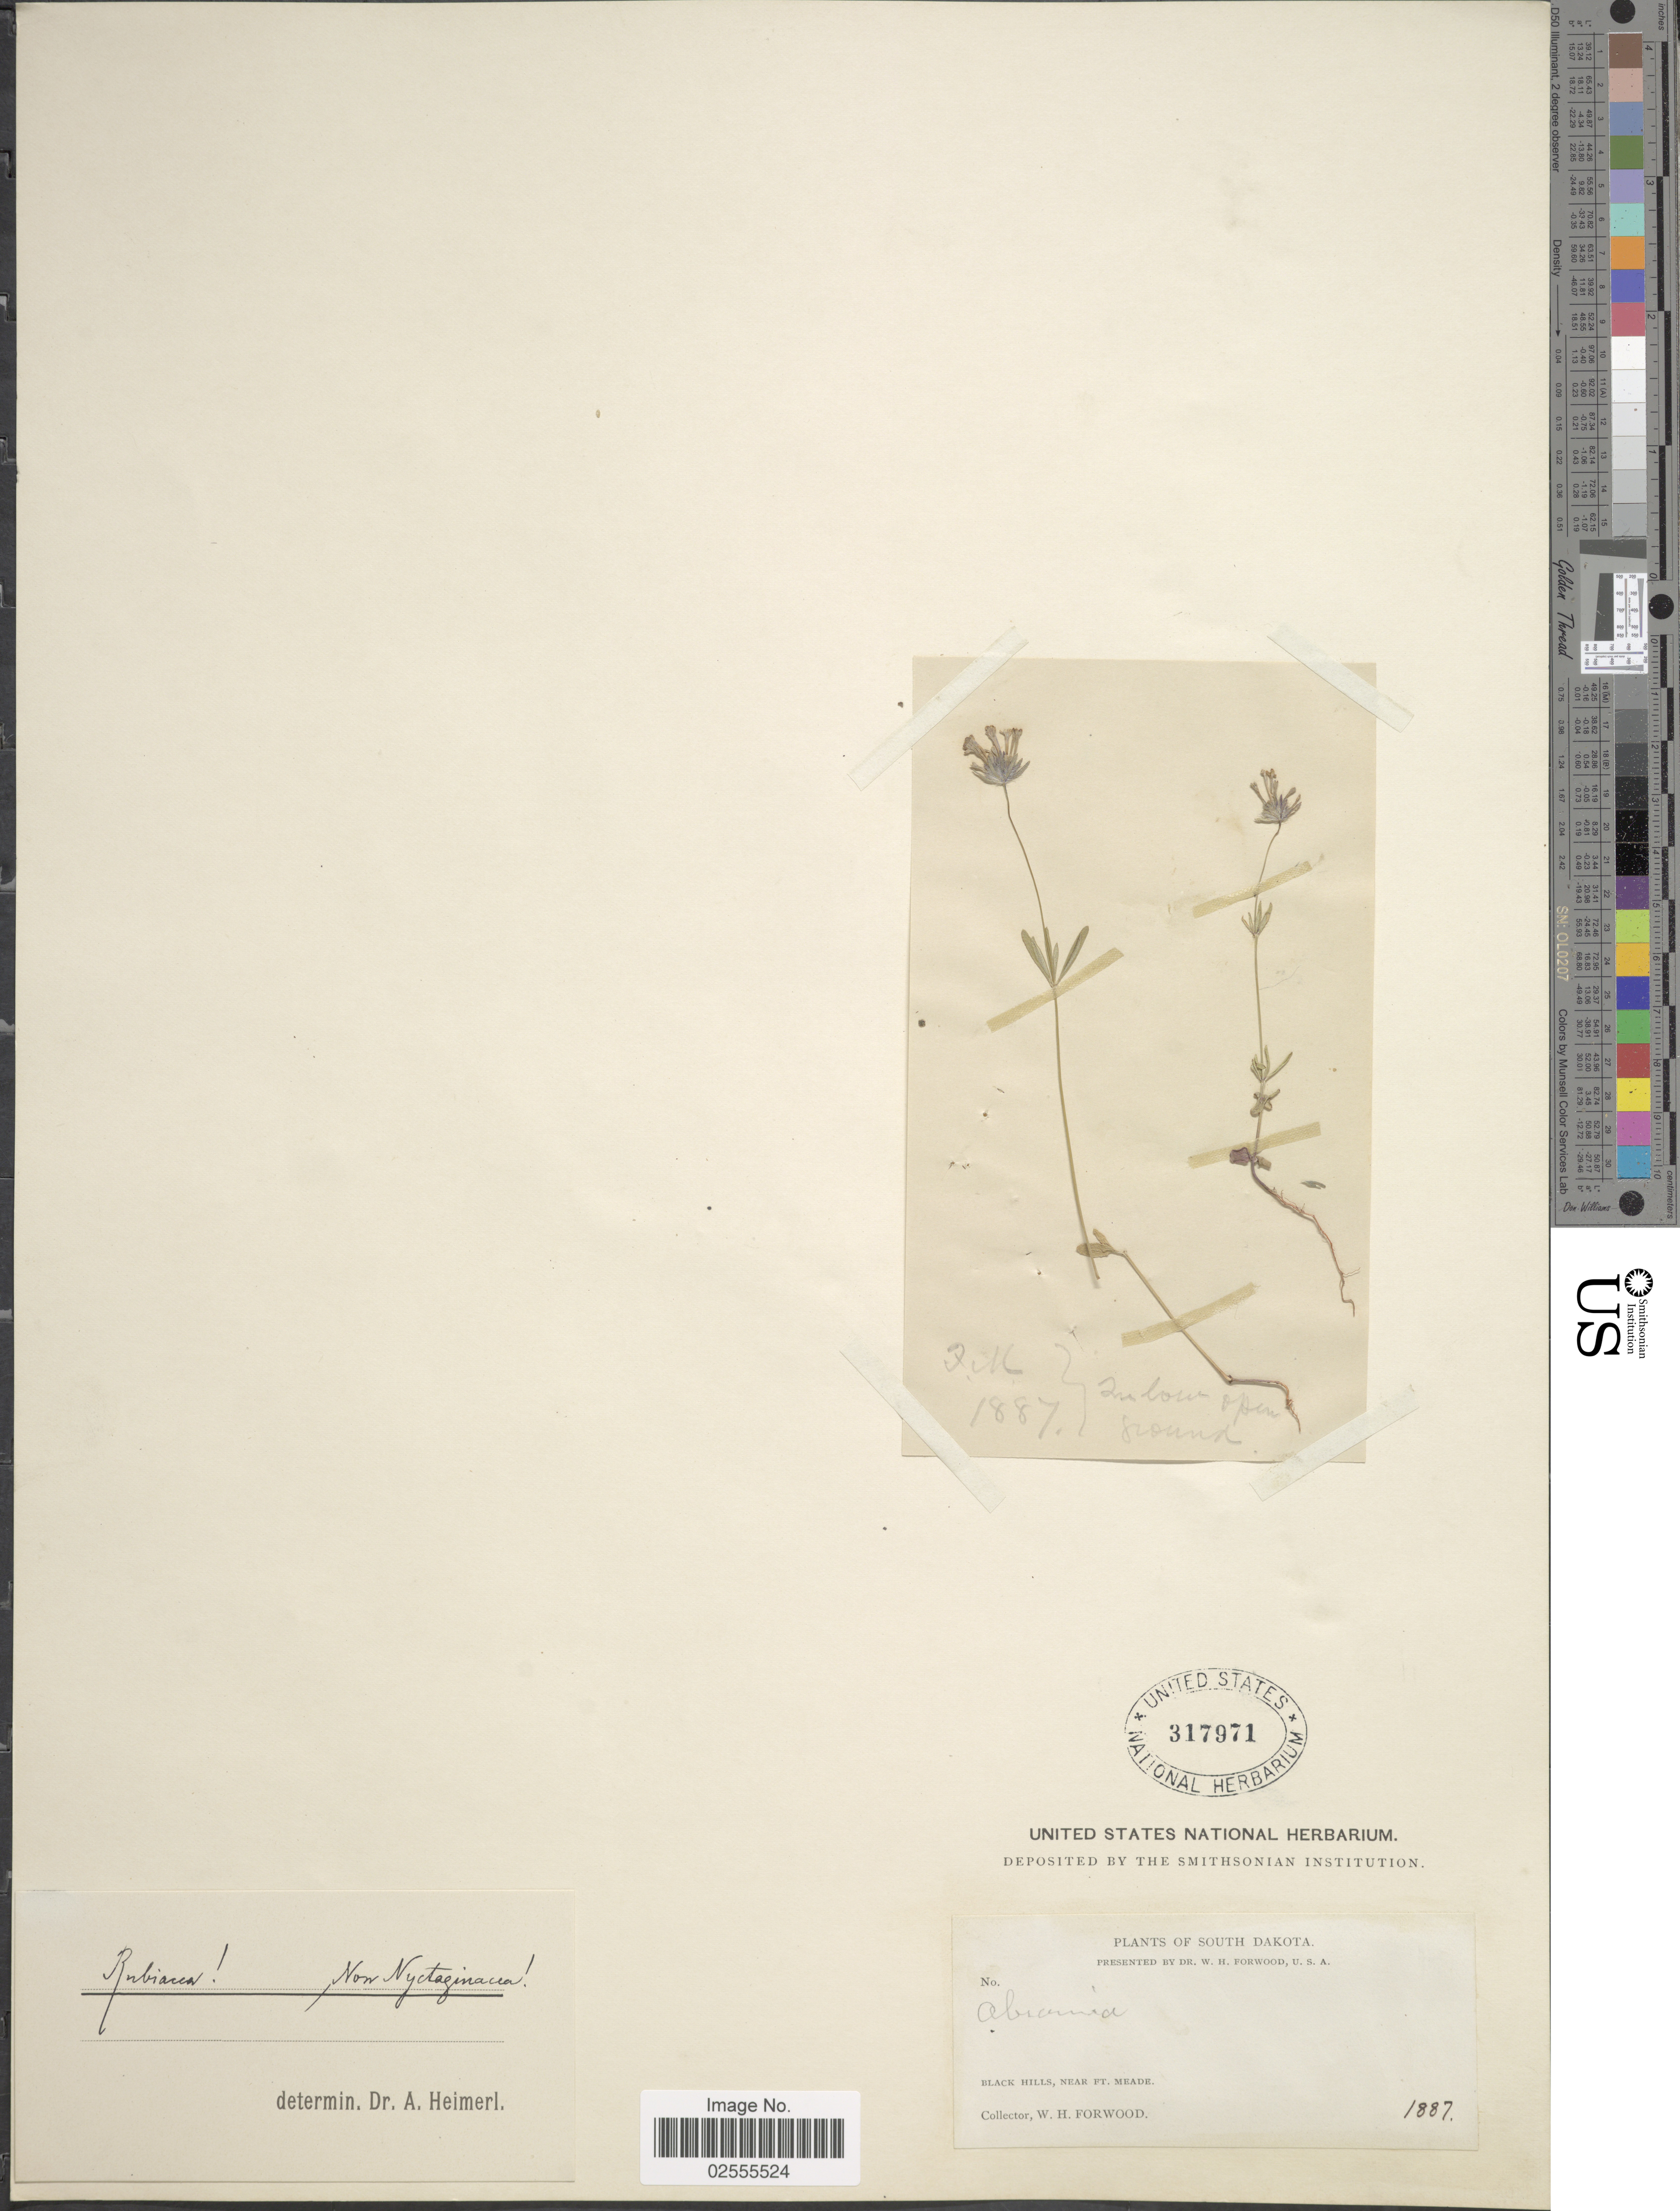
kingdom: Plantae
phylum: Tracheophyta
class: Magnoliopsida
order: Gentianales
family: Rubiaceae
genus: Sherardia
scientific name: Sherardia arvensis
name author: L.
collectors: W. Forwood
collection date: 1887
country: United States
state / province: South Dakota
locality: Black Hills, near Ft. Meade.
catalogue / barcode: US 317971